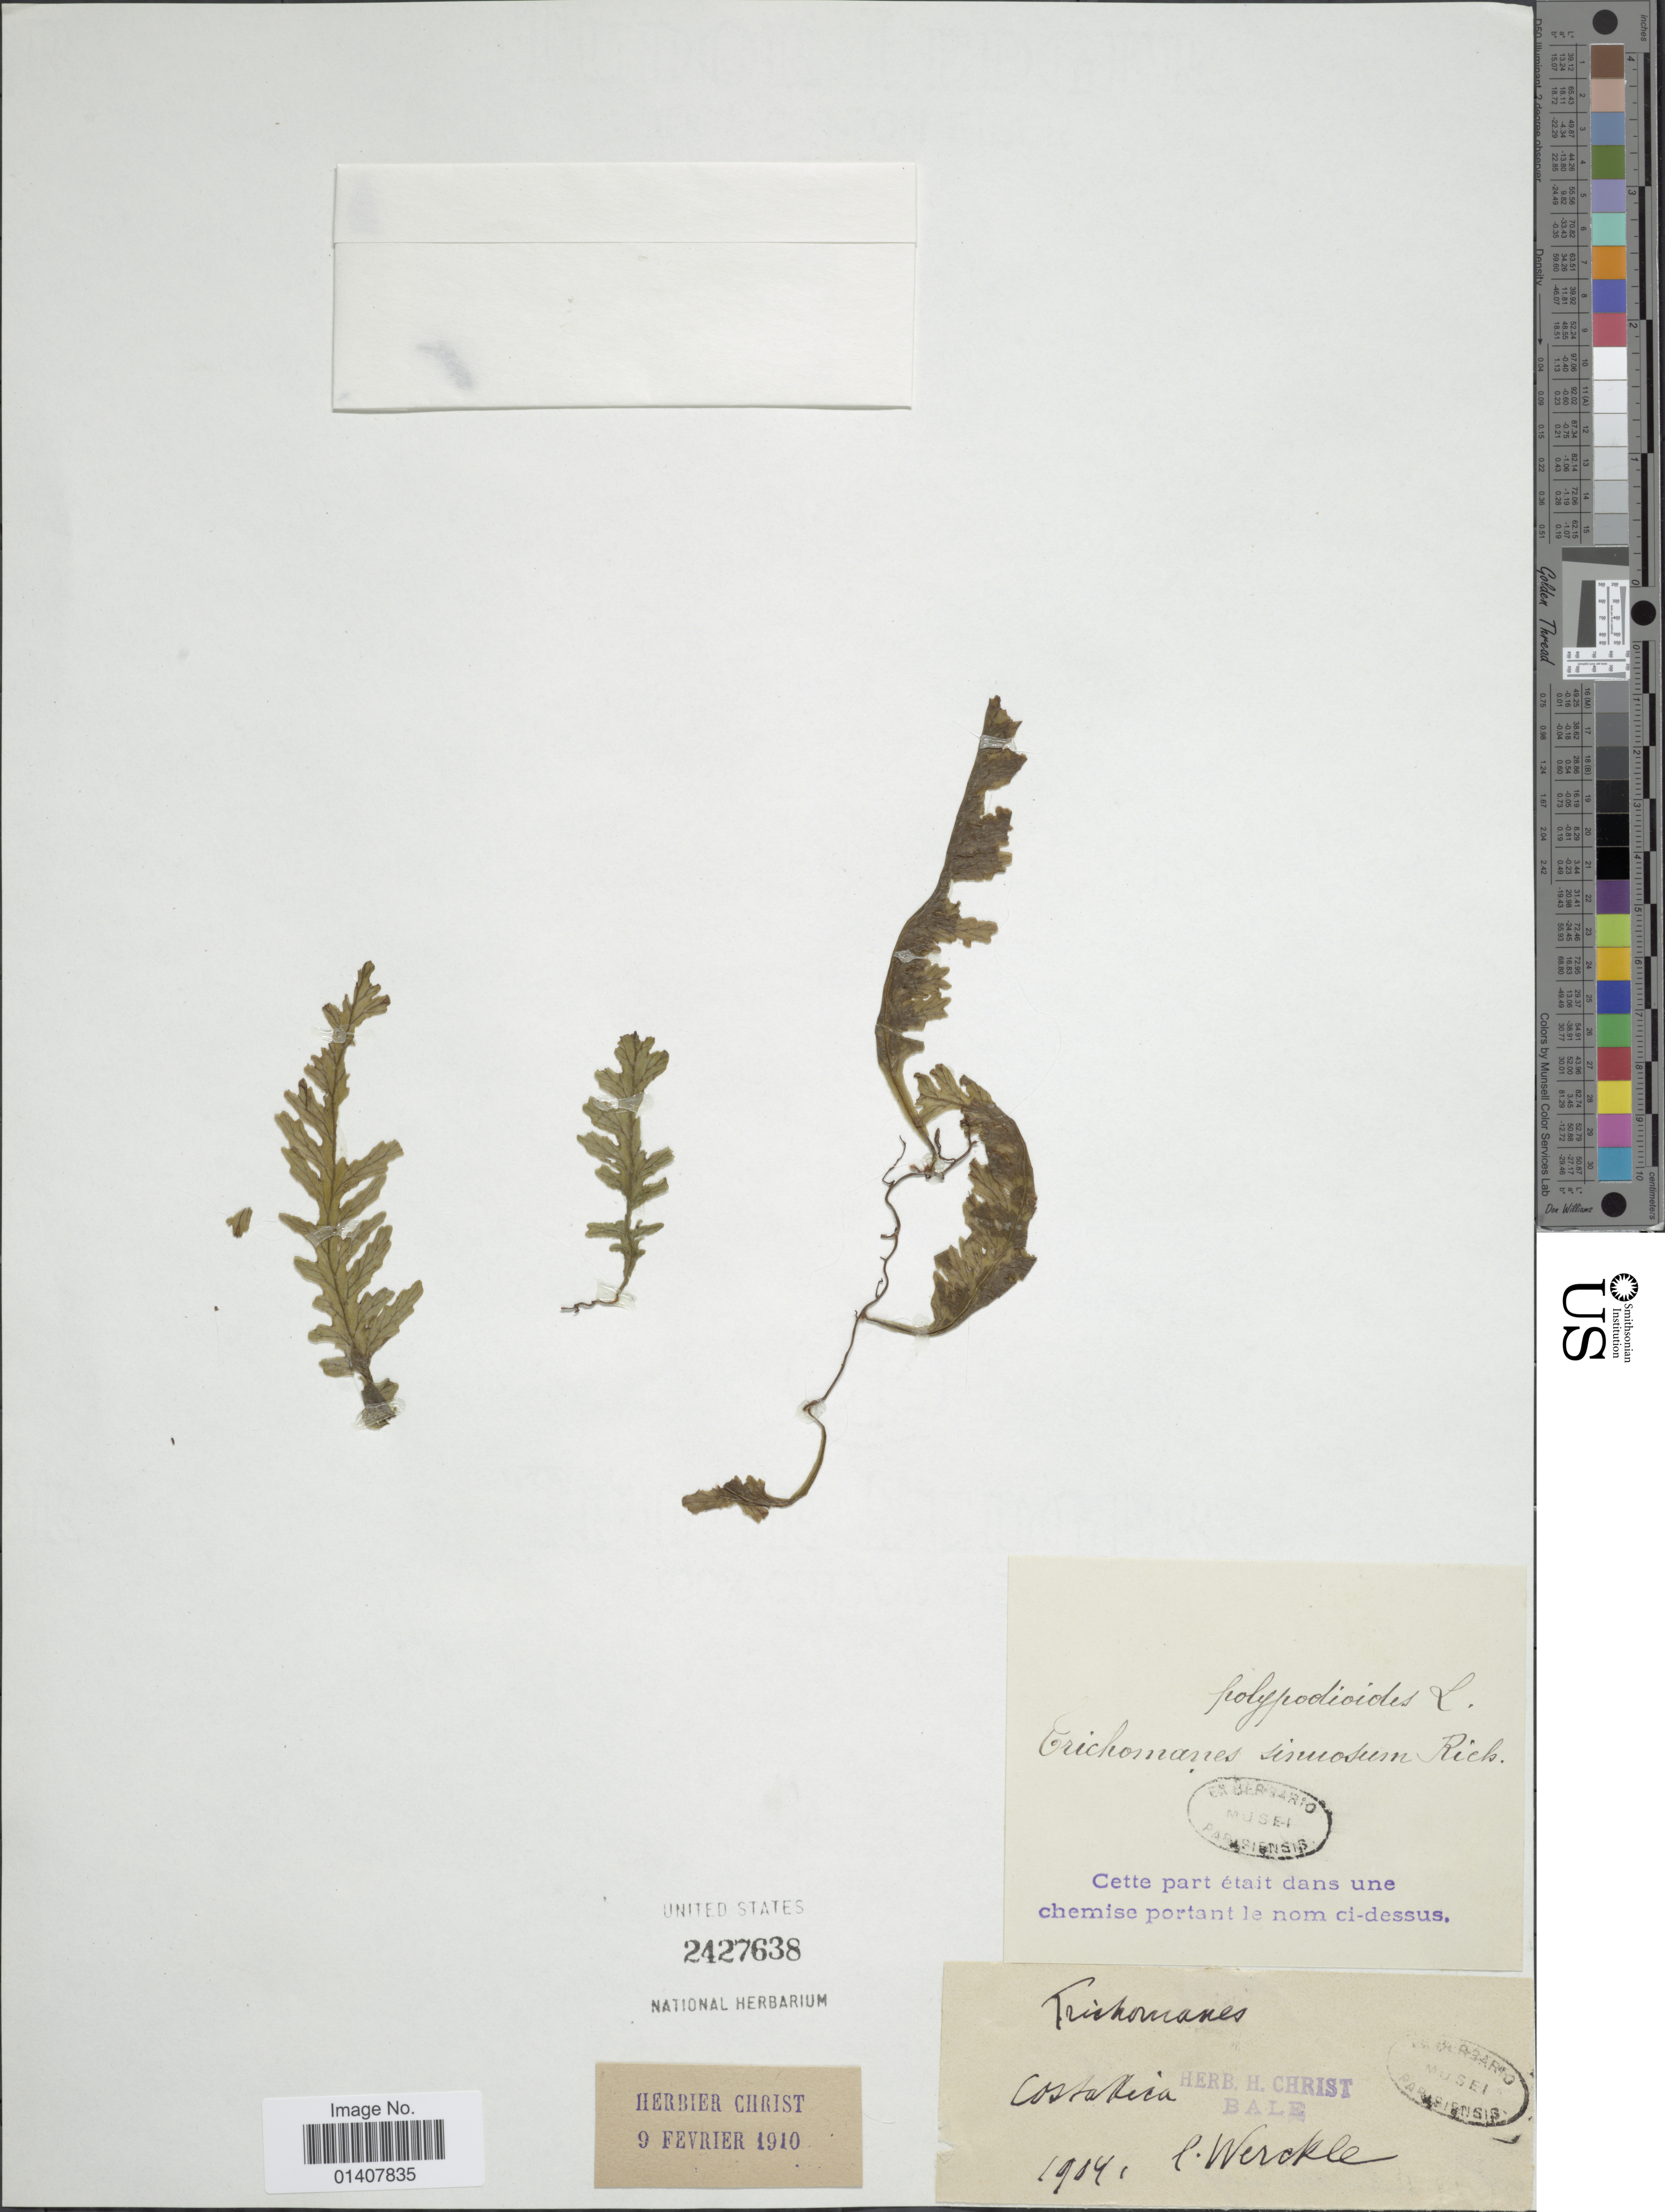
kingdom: Plantae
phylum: Tracheophyta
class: Polypodiopsida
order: Hymenophyllales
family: Hymenophyllaceae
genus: Trichomanes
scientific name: Trichomanes polypodioides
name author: L.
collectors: C. Wercklé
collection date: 1904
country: Costa Rica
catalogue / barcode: US 2427638